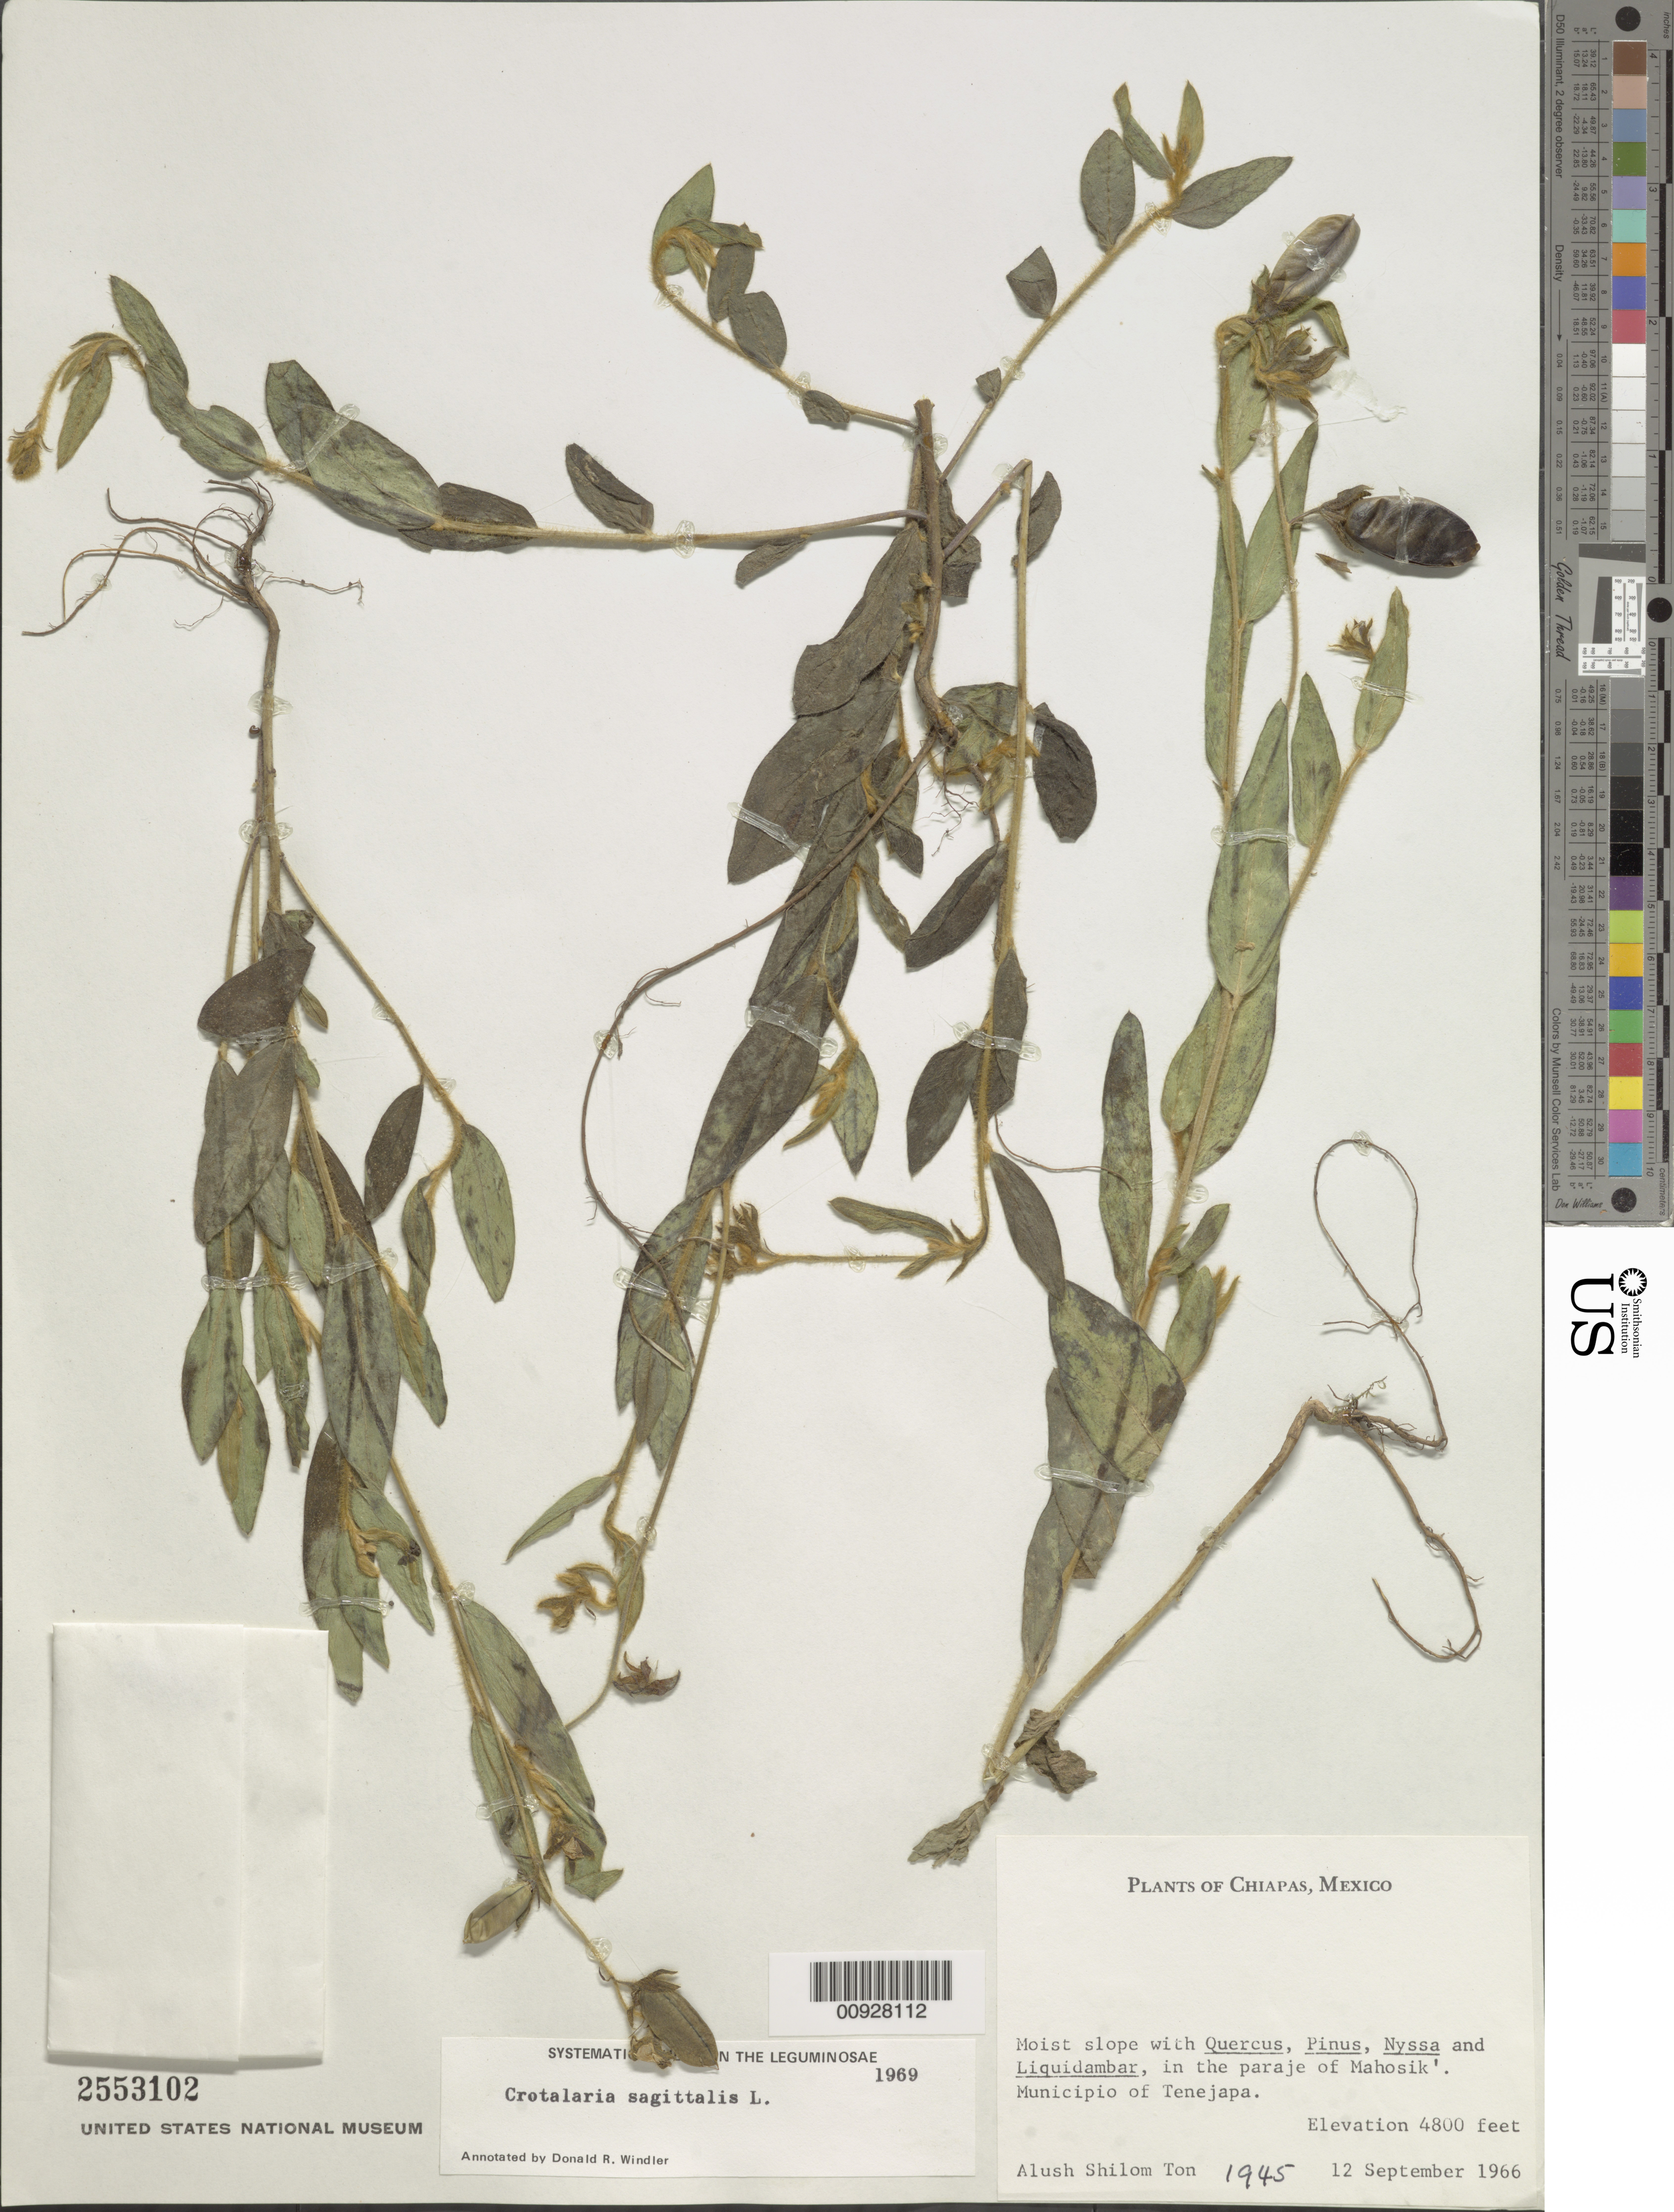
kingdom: Plantae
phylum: Tracheophyta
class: Magnoliopsida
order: Fabales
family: Fabaceae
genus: Crotalaria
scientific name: Crotalaria sagittalis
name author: L.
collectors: A. Shilom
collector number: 1945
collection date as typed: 12 Sep 1966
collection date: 1966-09-12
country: Mexico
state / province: Chiapas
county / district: Tenejapa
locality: In the paraje of Mahosik'. Municipio of Tenejapa, Chiapas.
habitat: Moist slope with Quercus, Pinus, Nyssa and Liquidambar.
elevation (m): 1463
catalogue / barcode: US 2553102